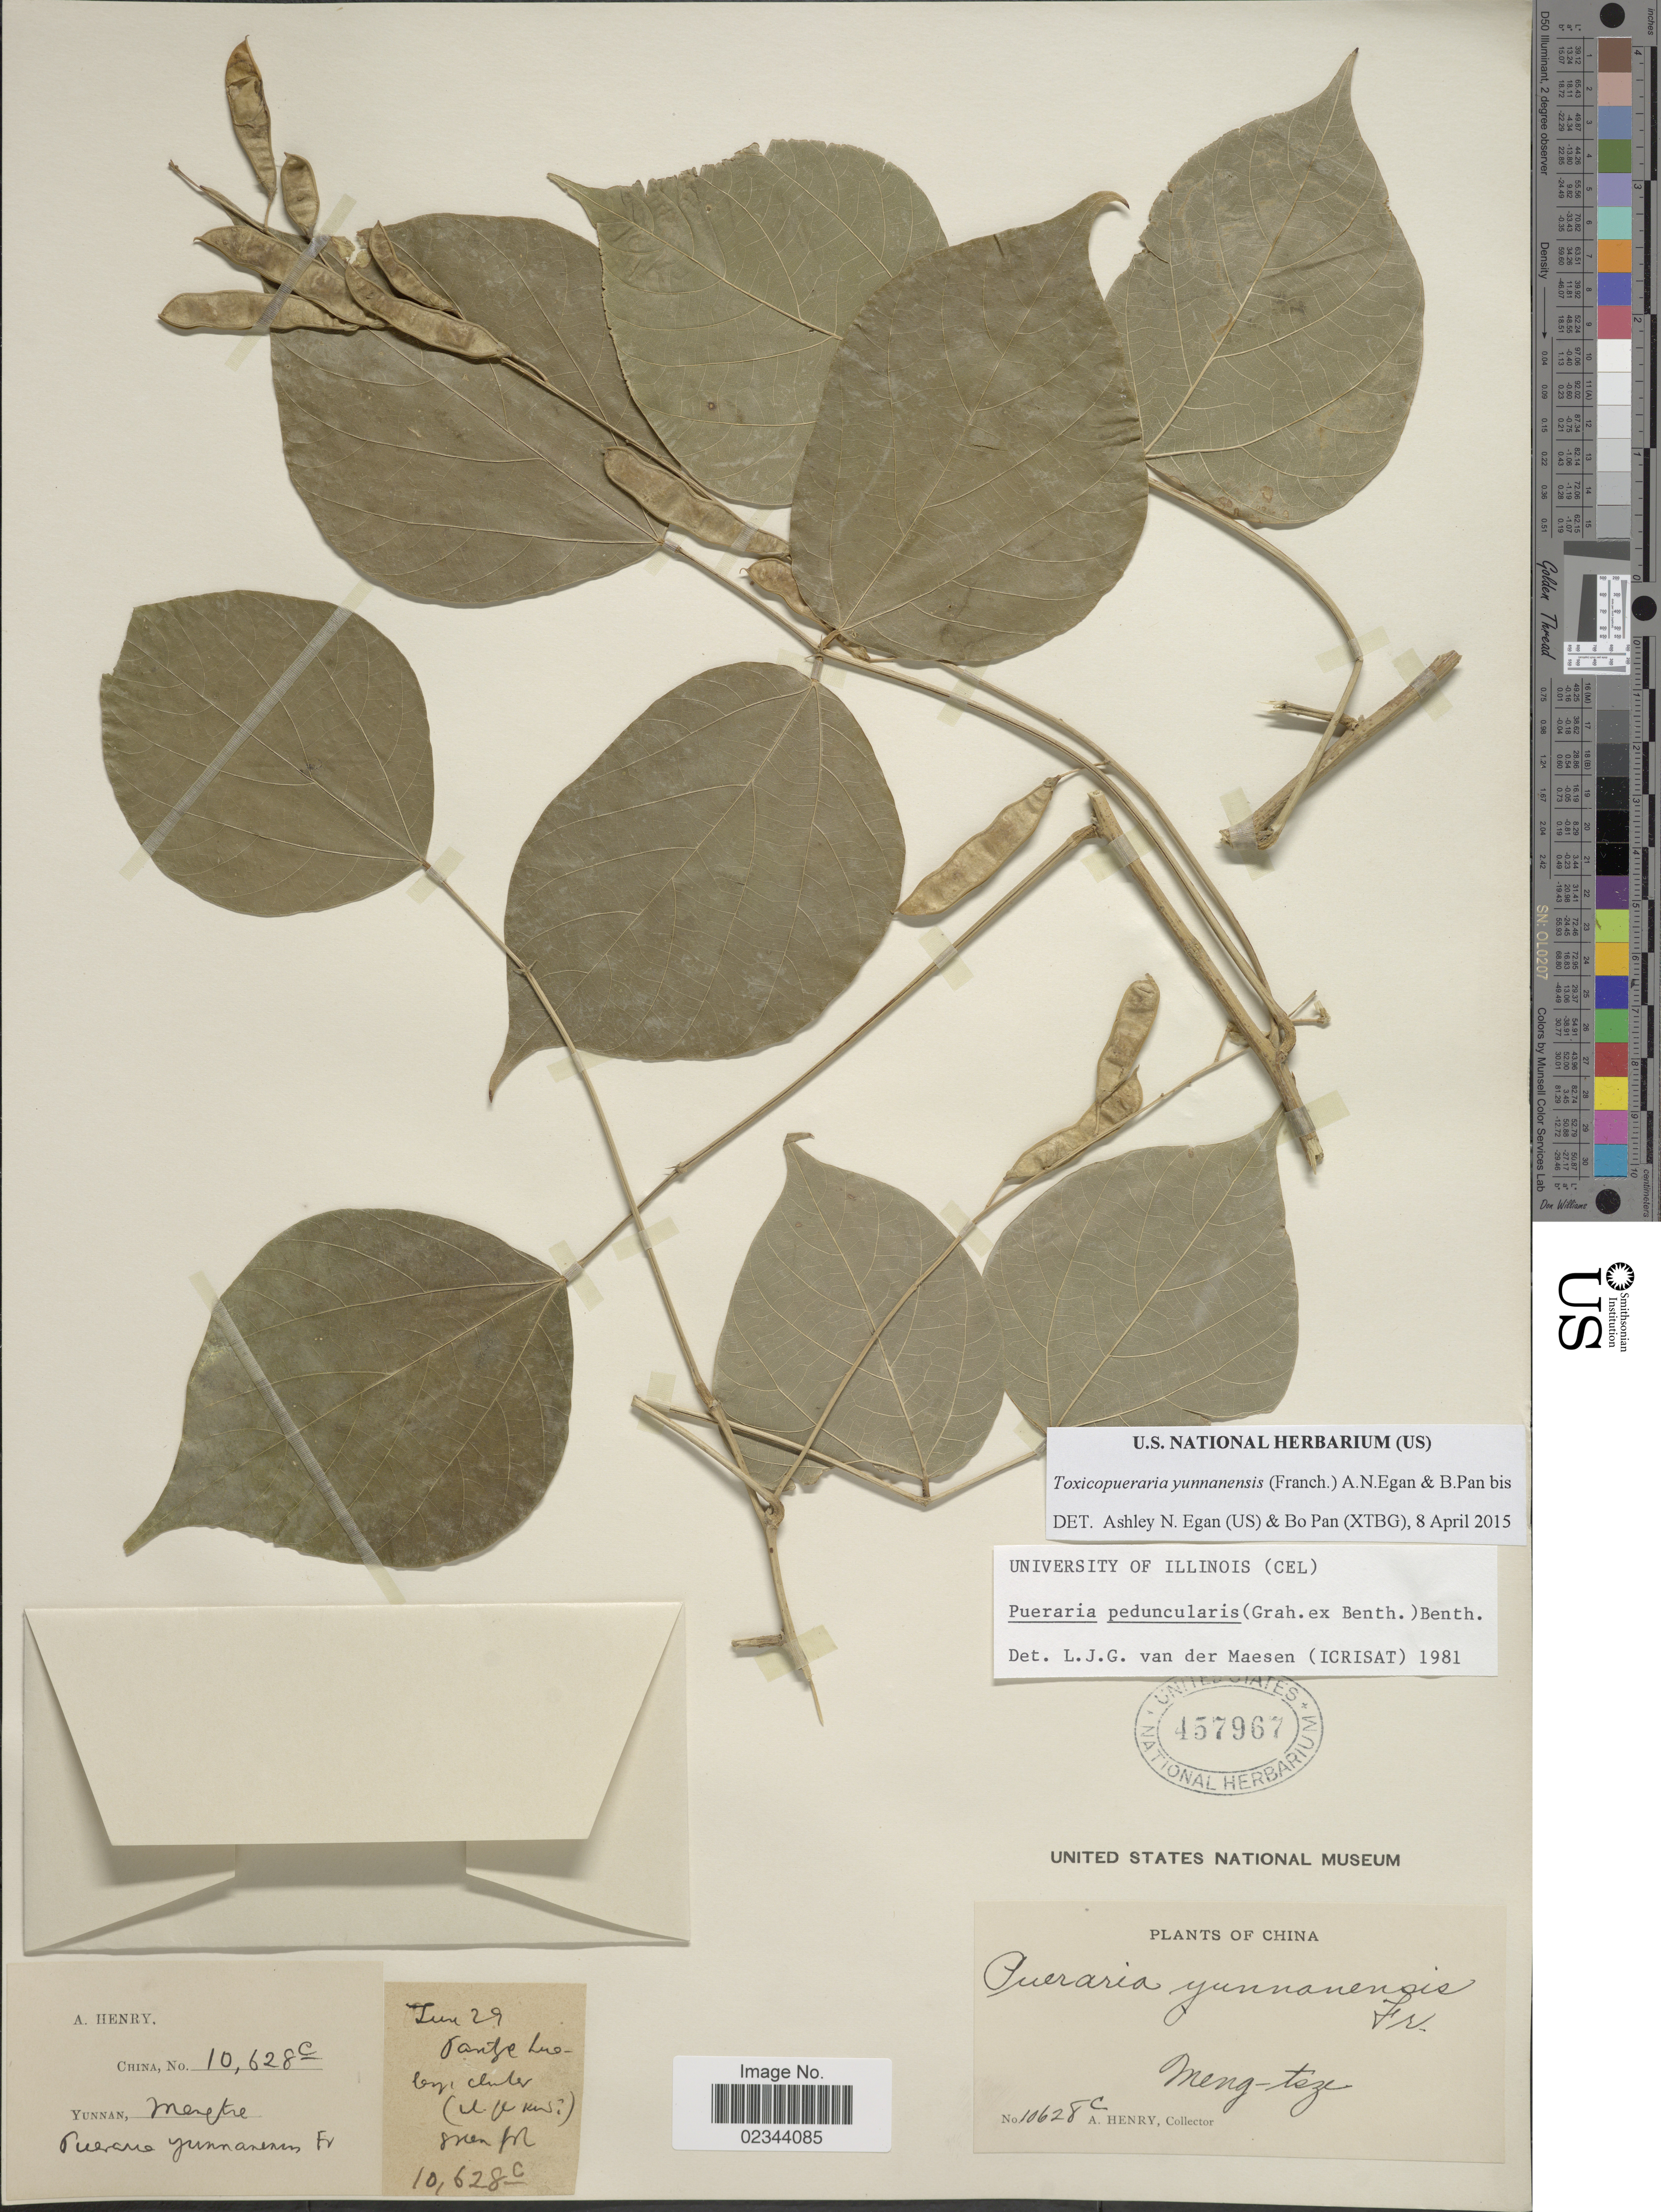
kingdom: Plantae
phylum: Tracheophyta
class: Magnoliopsida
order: Fabales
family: Fabaceae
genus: Toxicopueraria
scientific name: Toxicopueraria yunnanensis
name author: (Franch.) A.N. Egan & B. Pan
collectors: A. Henry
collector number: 10628 C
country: China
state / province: Yunnan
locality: Mengt-tsze, [illegible text]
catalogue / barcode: US 457967